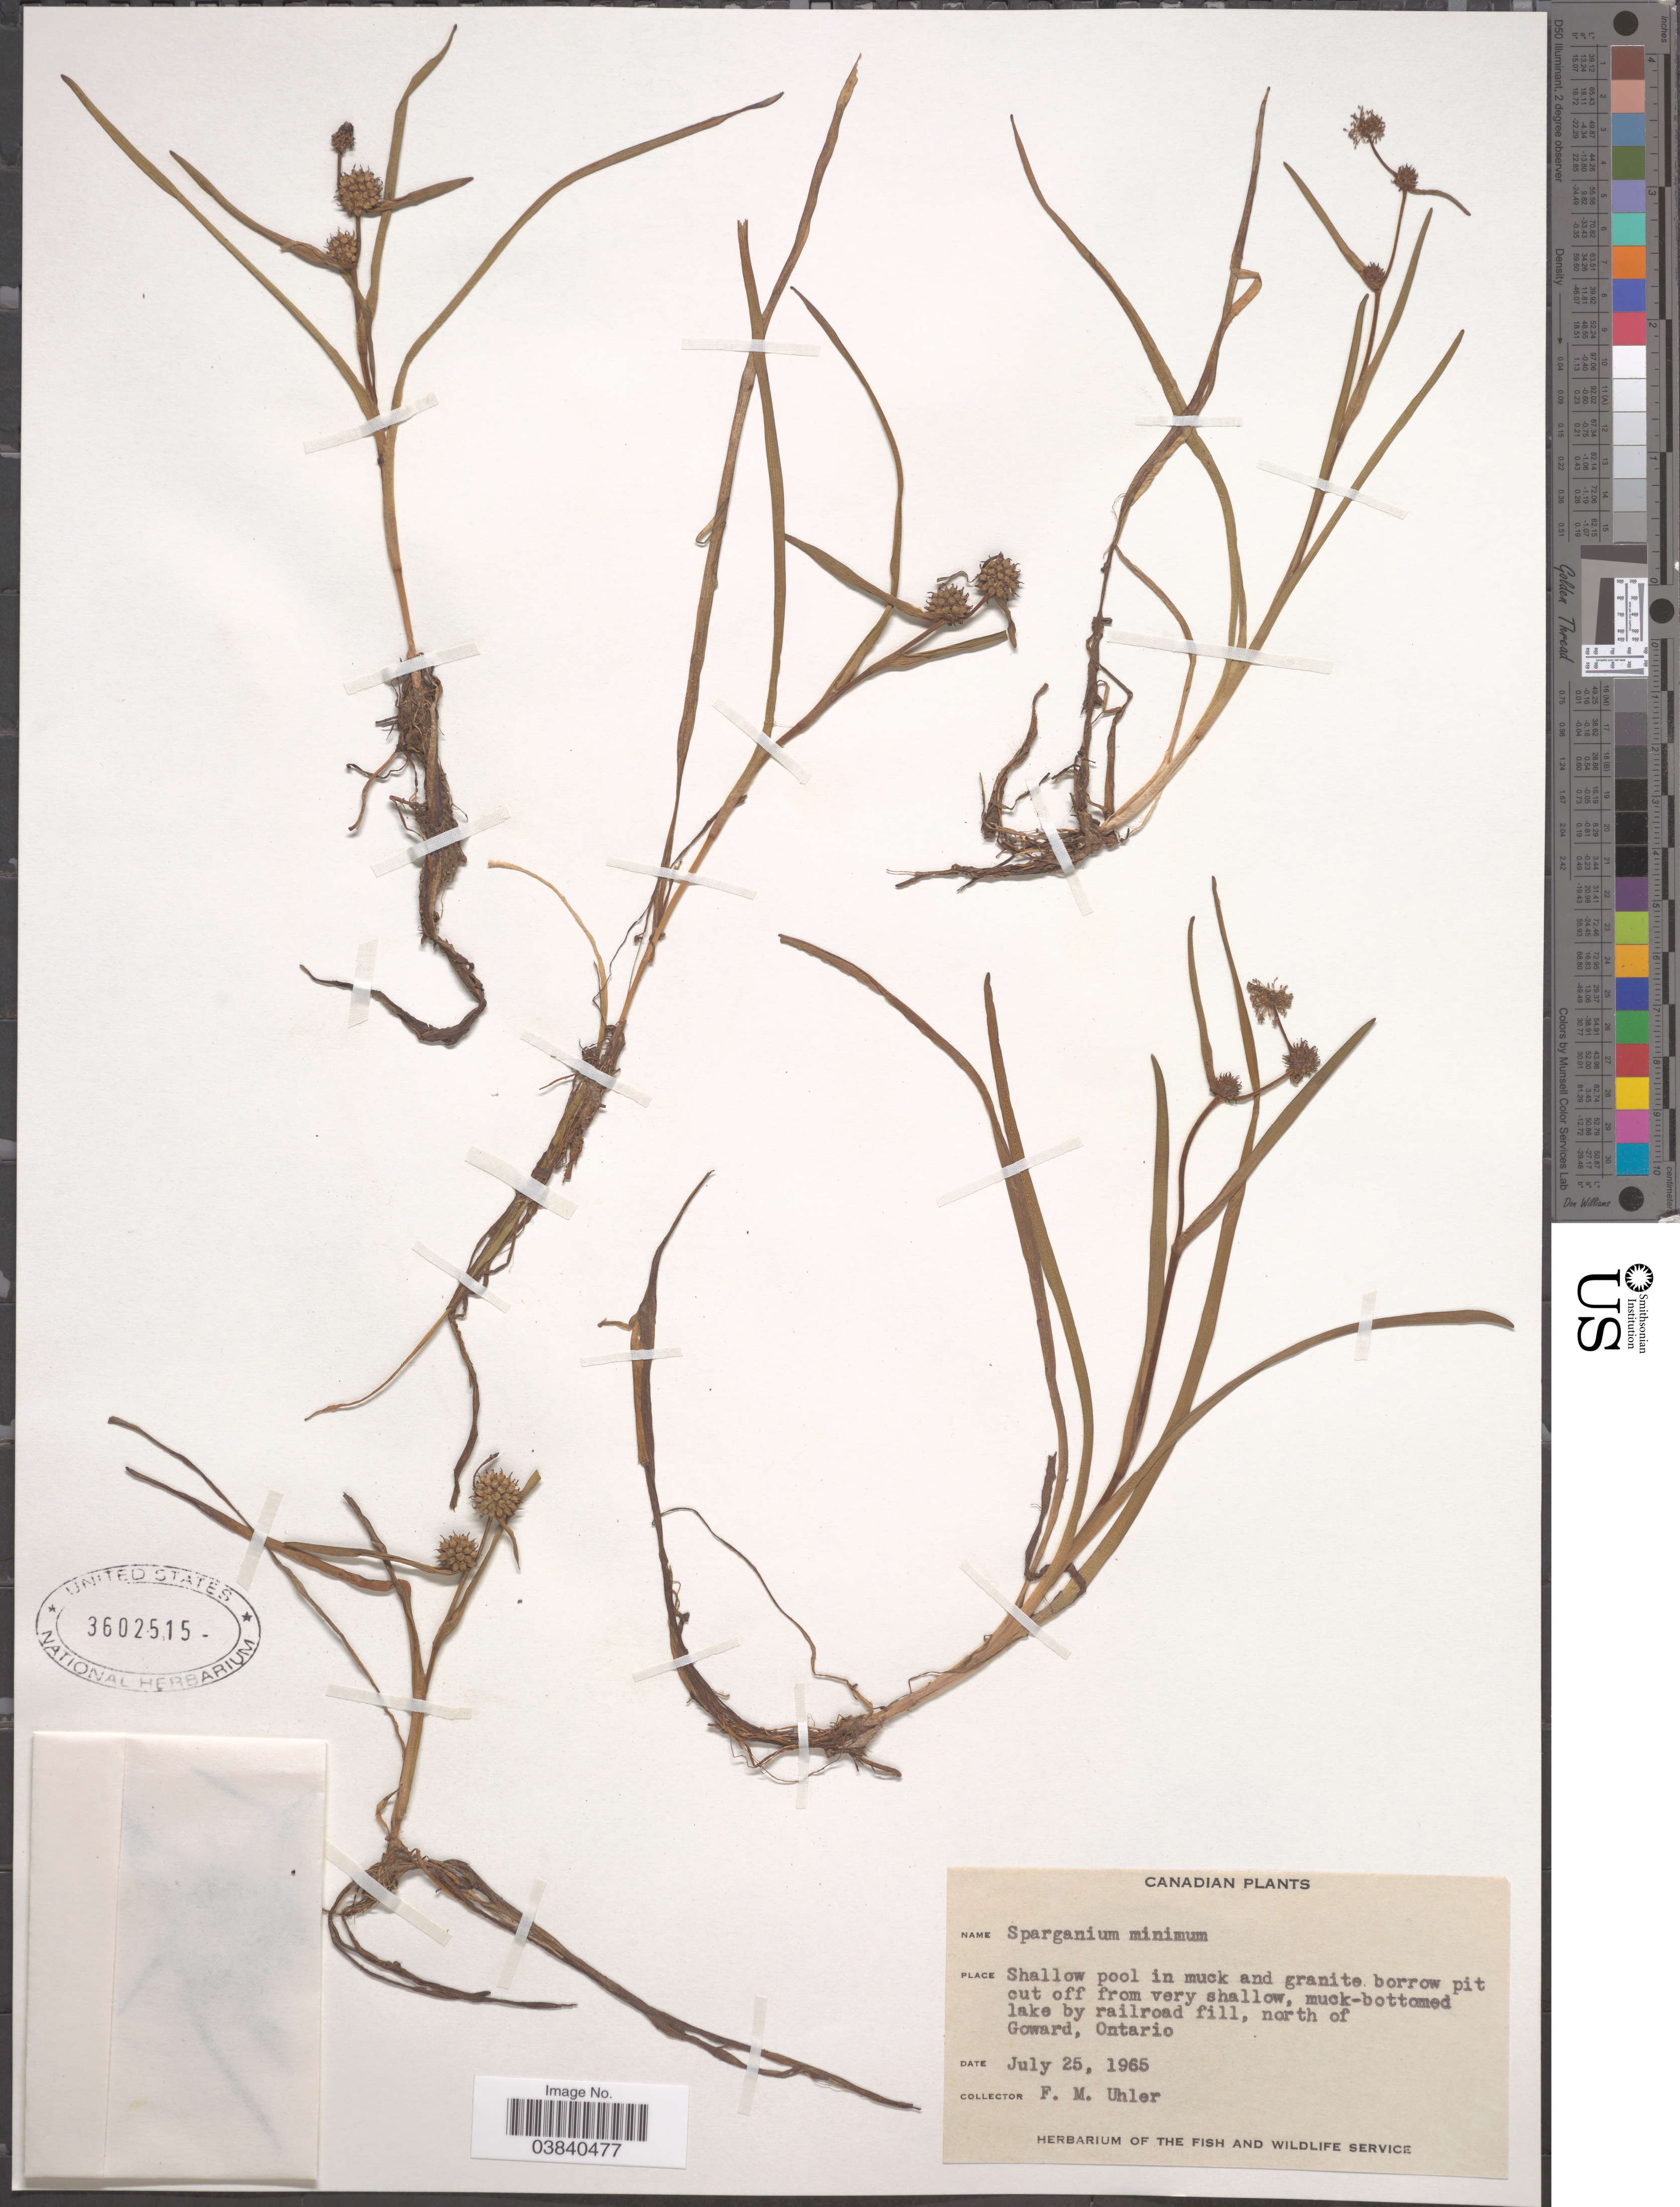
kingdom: Plantae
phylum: Tracheophyta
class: Liliopsida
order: Poales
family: Typhaceae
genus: Sparganium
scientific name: Sparganium minimum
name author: Wallr.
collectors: F. M. Uhler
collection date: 1965-07-25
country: Canada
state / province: Ontario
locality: Muck-bottomed lake by railroad fill, north of Goward.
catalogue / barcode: US 3602515